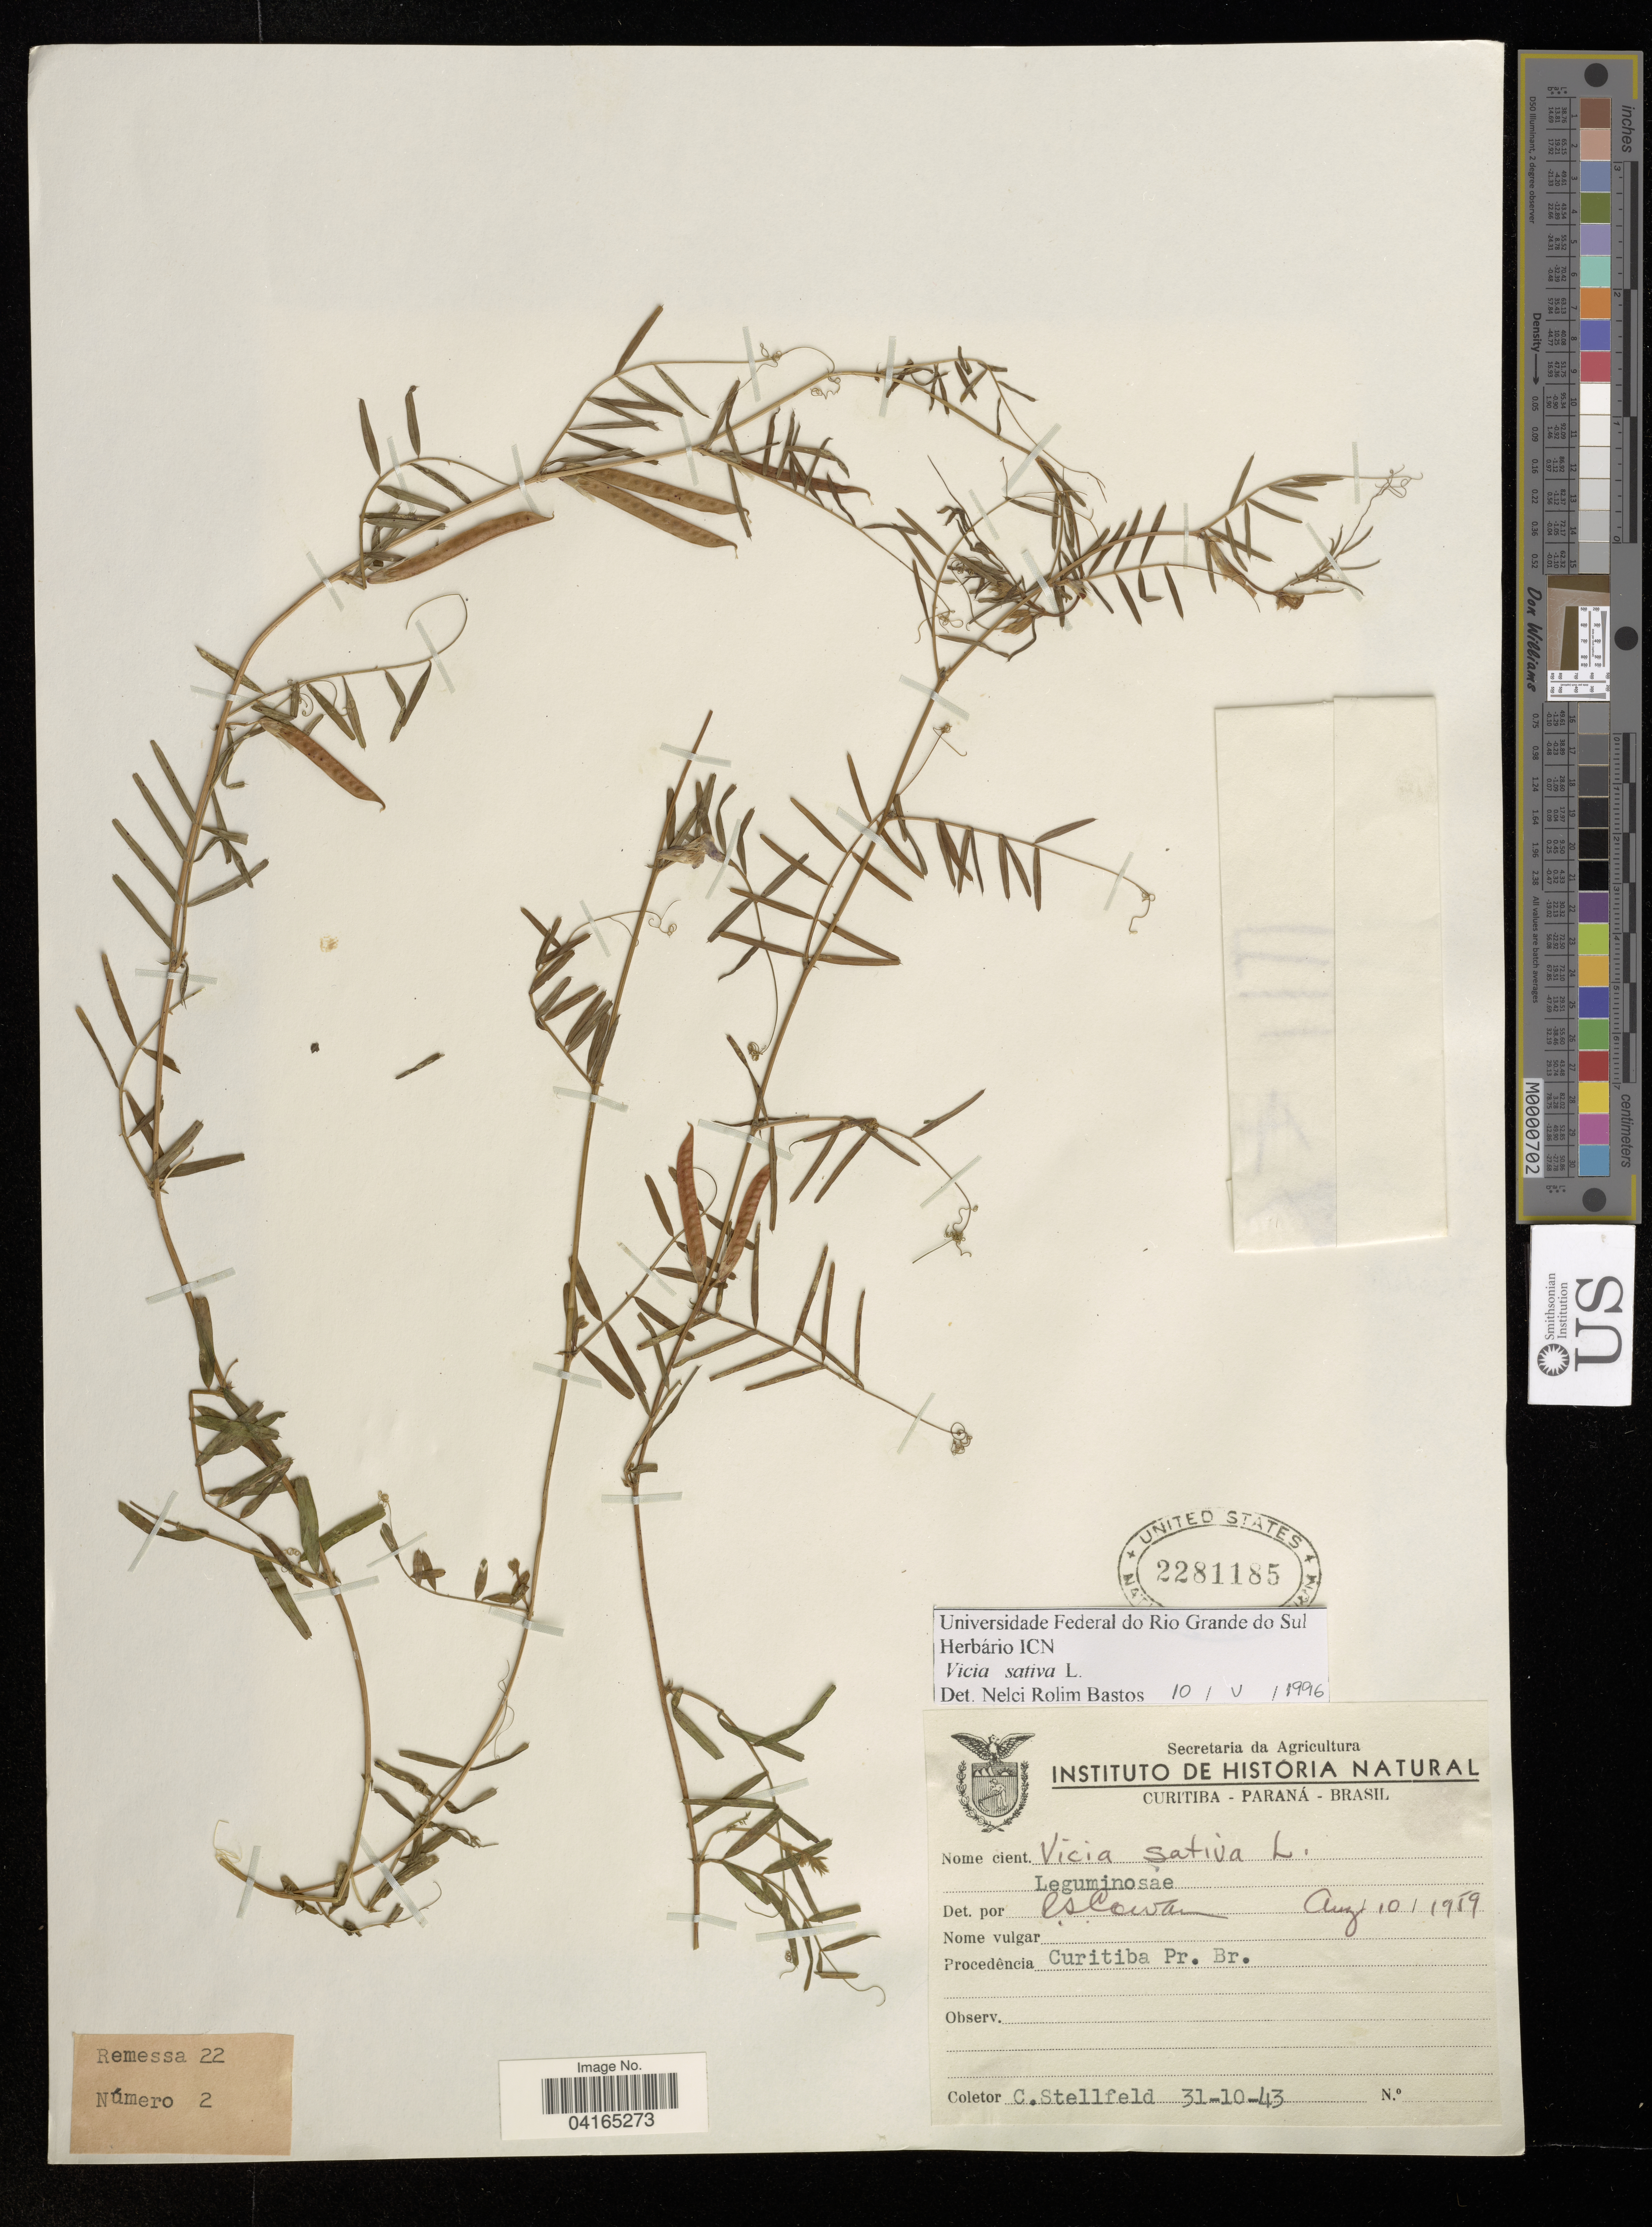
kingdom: Plantae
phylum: Tracheophyta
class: Magnoliopsida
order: Fabales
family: Fabaceae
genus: Vicia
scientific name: Vicia sativa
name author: L.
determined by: Hechenleitner, Paulina, RBG Edinburgh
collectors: C. Stellfeld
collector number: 2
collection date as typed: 43 OCT 31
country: Brazil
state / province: Paraná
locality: Procedência Curitiba.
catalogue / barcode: US 2281185